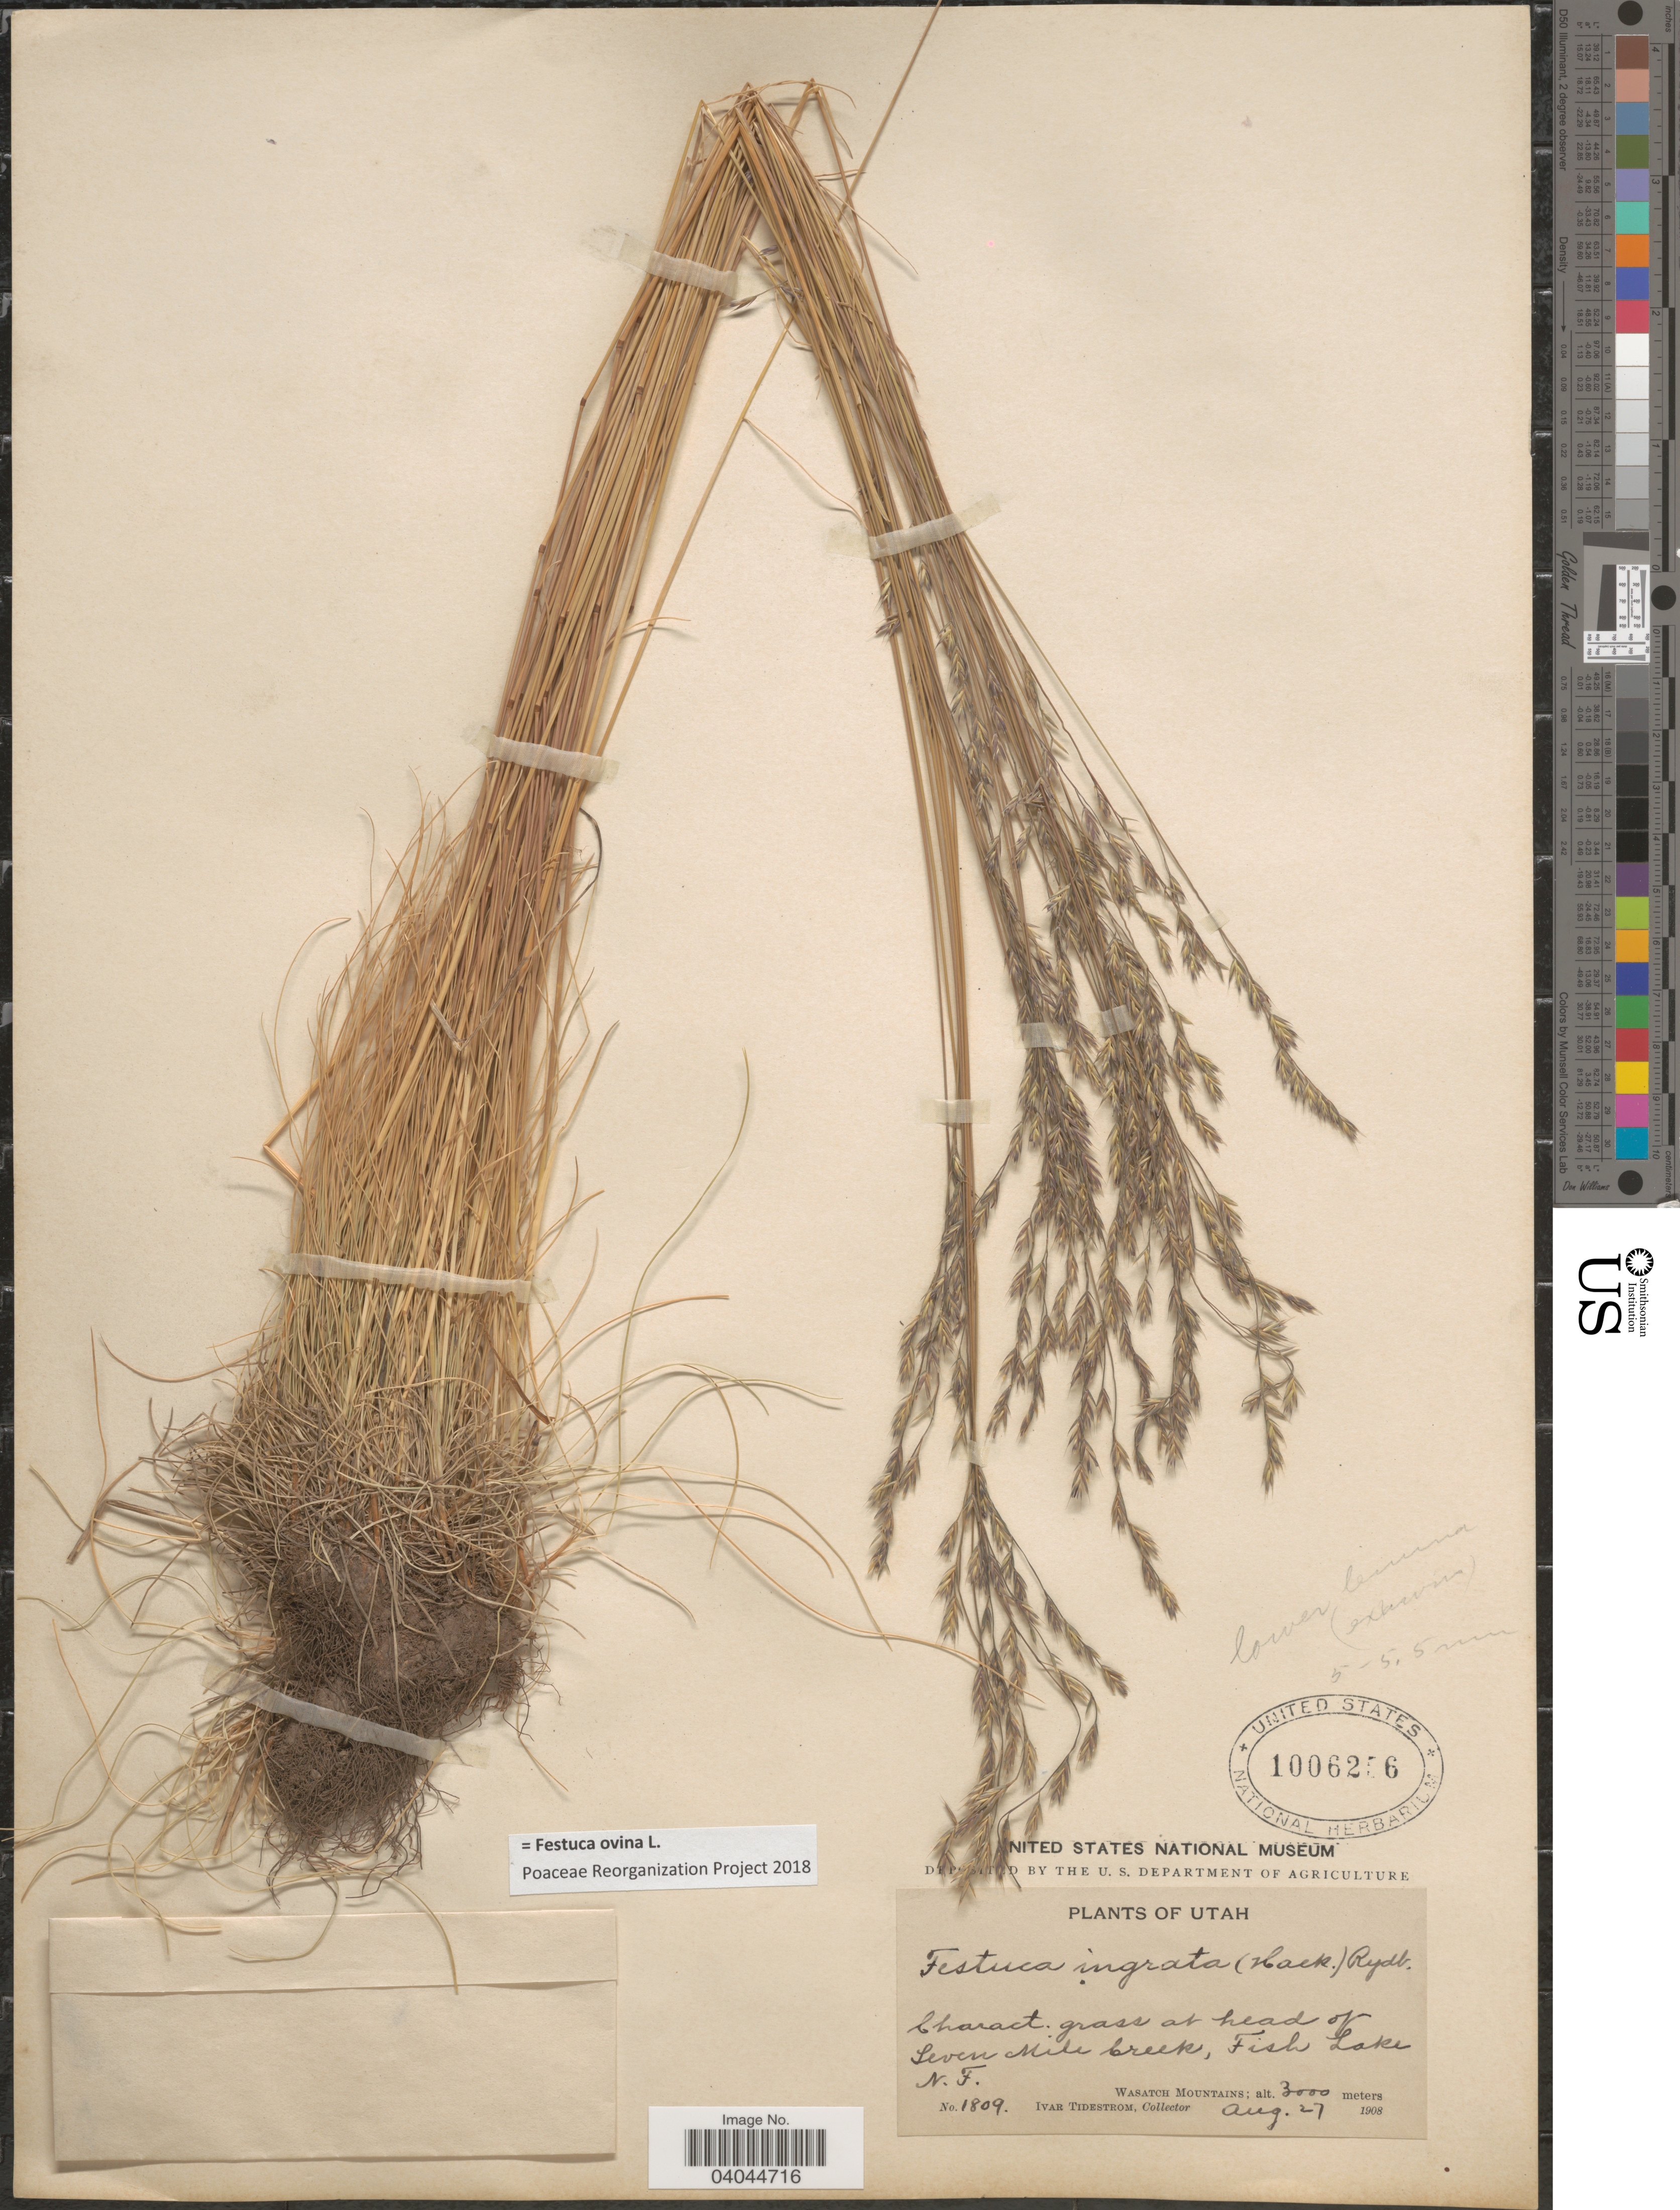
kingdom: Plantae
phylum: Tracheophyta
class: Liliopsida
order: Poales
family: Poaceae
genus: Festuca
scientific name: Festuca ovina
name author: L.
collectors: I. F. Tidestrom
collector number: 1809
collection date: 1908-08-27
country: United States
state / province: Utah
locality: Charact; grass at head of Seven Mile Creek, Fish Lake. N.F. Wasatch Mountains.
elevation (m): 3000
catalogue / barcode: US 1006256